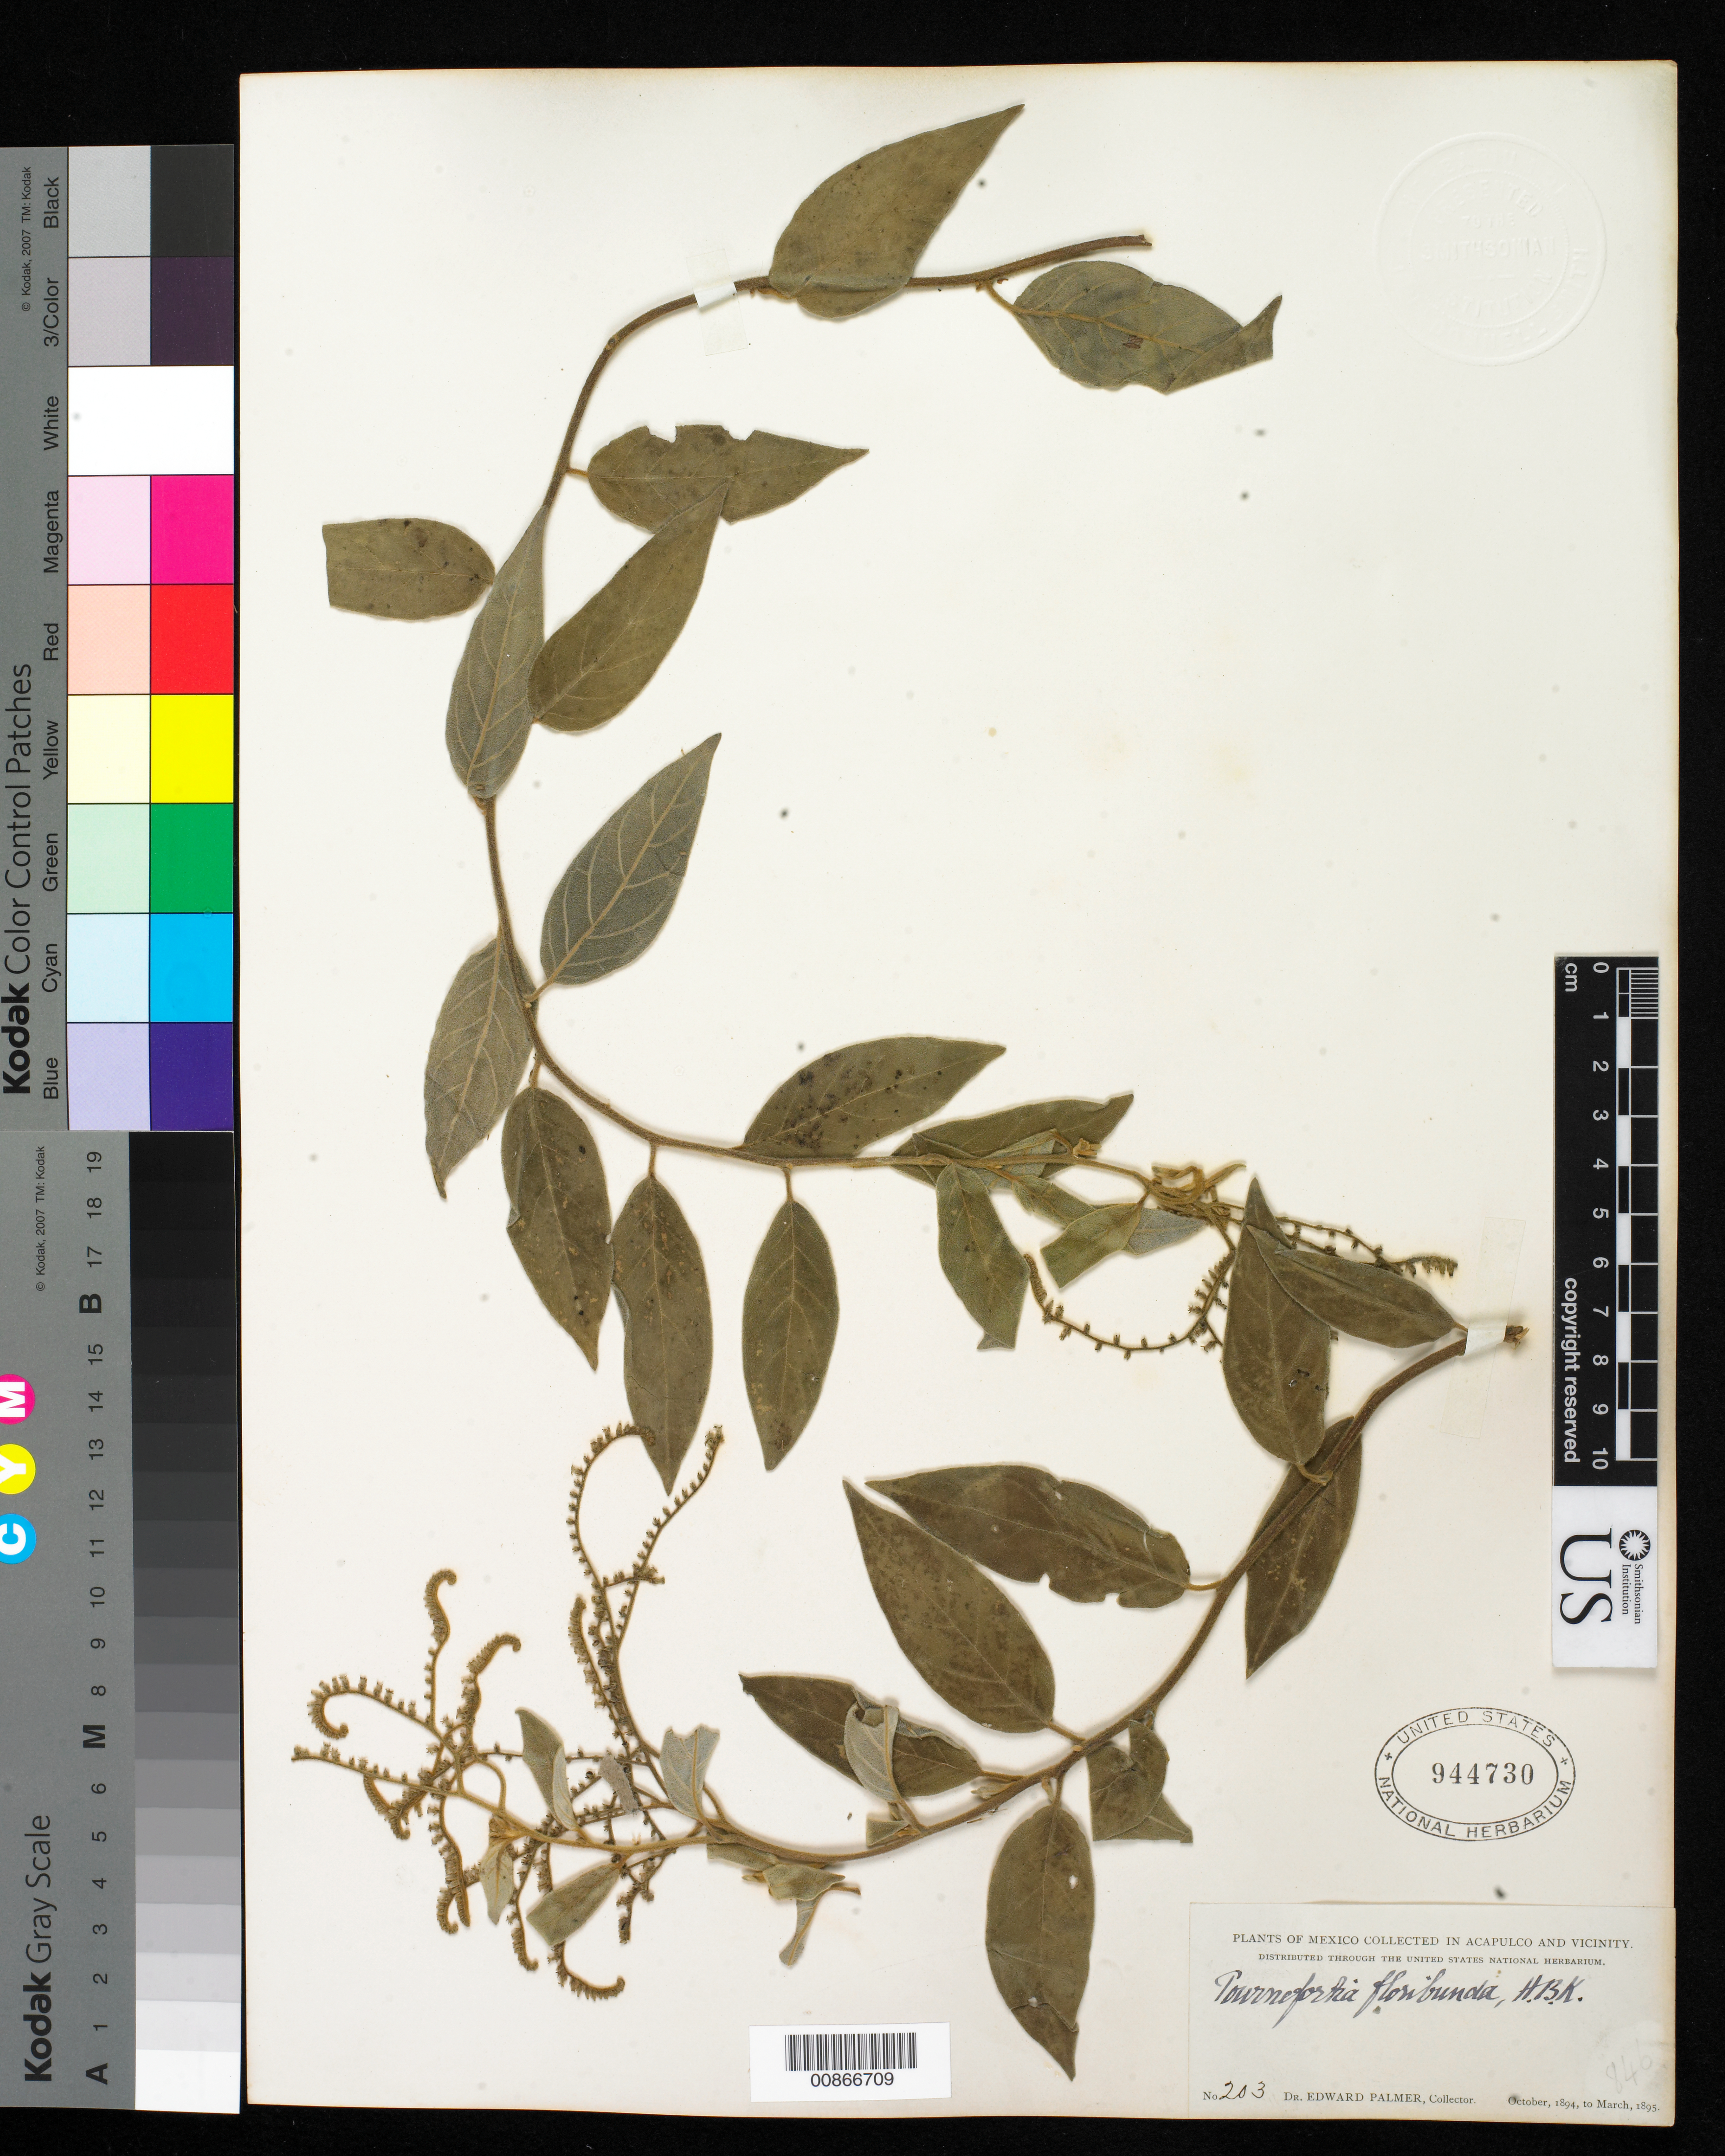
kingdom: Plantae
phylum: Tracheophyta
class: Magnoliopsida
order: Boraginales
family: Heliotropiaceae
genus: Tournefortia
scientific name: Tournefortia floribunda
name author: Kunth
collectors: E. Palmer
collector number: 203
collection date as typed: Oct 1894 to -- Mar 1895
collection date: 1894-10/1895-03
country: Mexico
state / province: Guerrero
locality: Acapulco, Guerrero and vicinity.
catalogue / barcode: US 944730